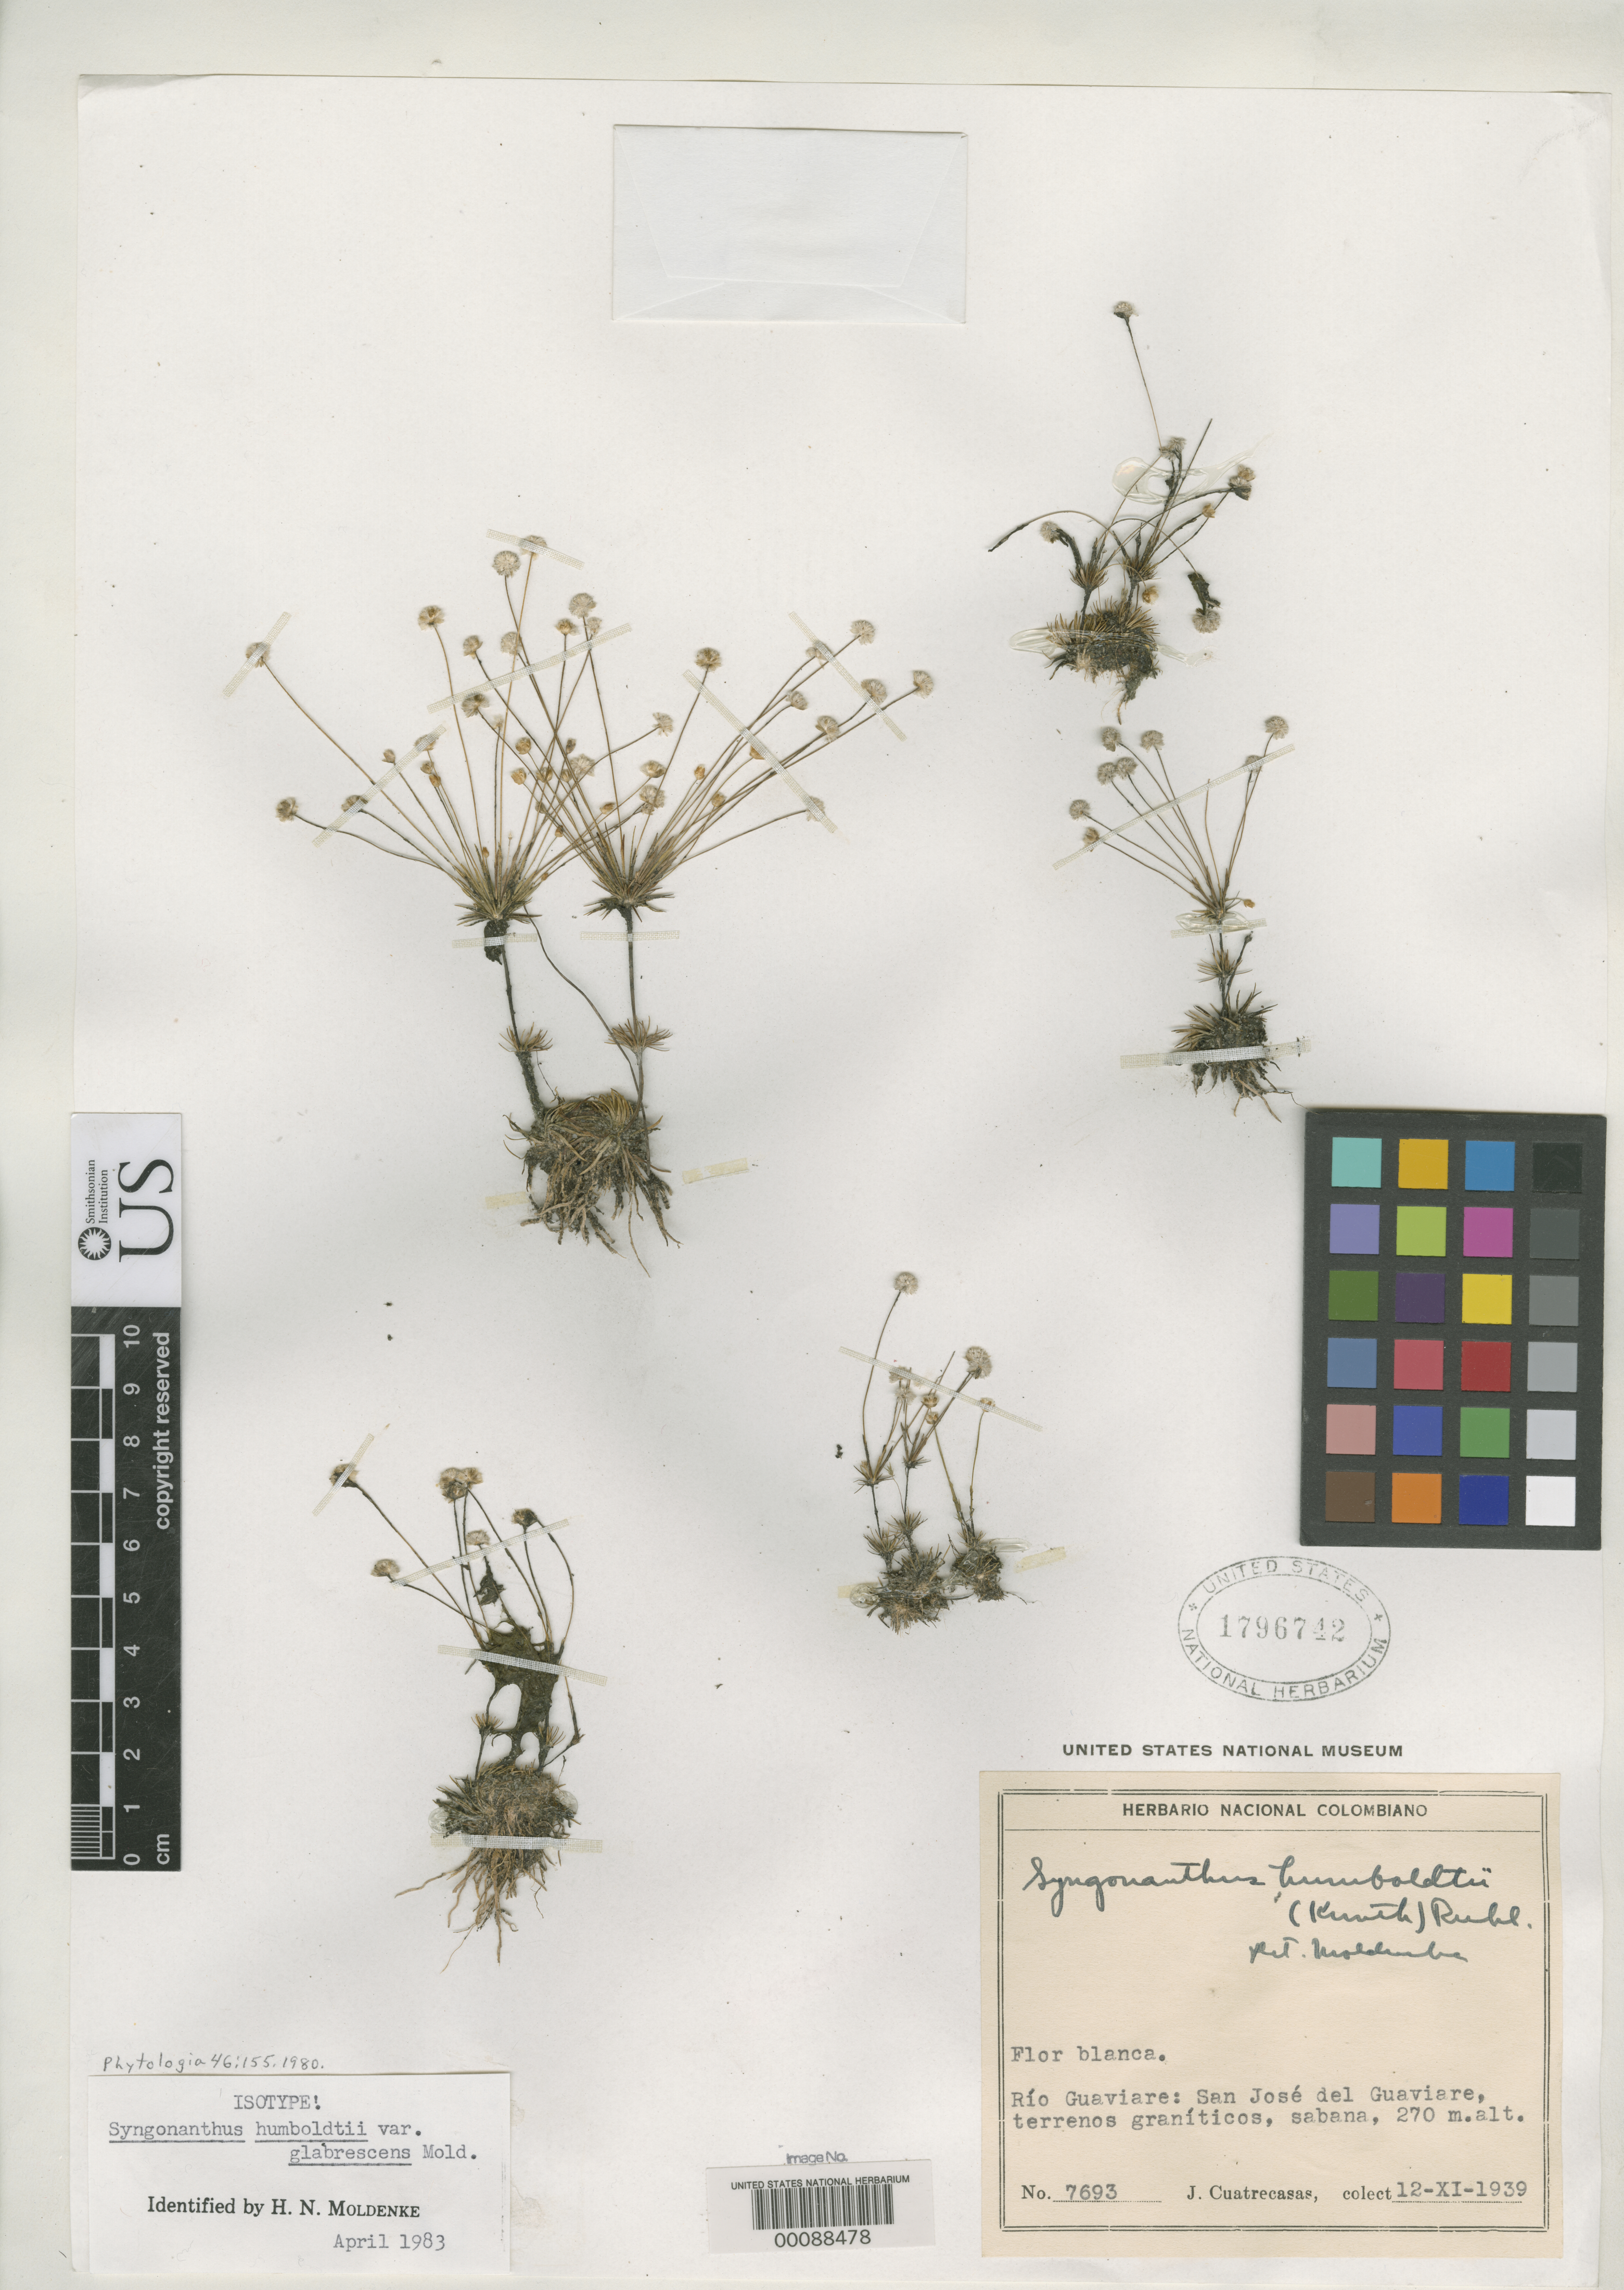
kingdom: Plantae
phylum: Tracheophyta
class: Liliopsida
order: Poales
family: Eriocaulaceae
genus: Syngonanthus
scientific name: Syngonanthus humboldtii var. glabrescens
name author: Moldenke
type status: Isotype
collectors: J. Cuatrecasas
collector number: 7693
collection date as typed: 12 Nov 1939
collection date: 1939-11-12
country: Colombia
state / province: Guaviare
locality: Rio Guaviare, San Jose Del Guaviare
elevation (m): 270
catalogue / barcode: US 1796742